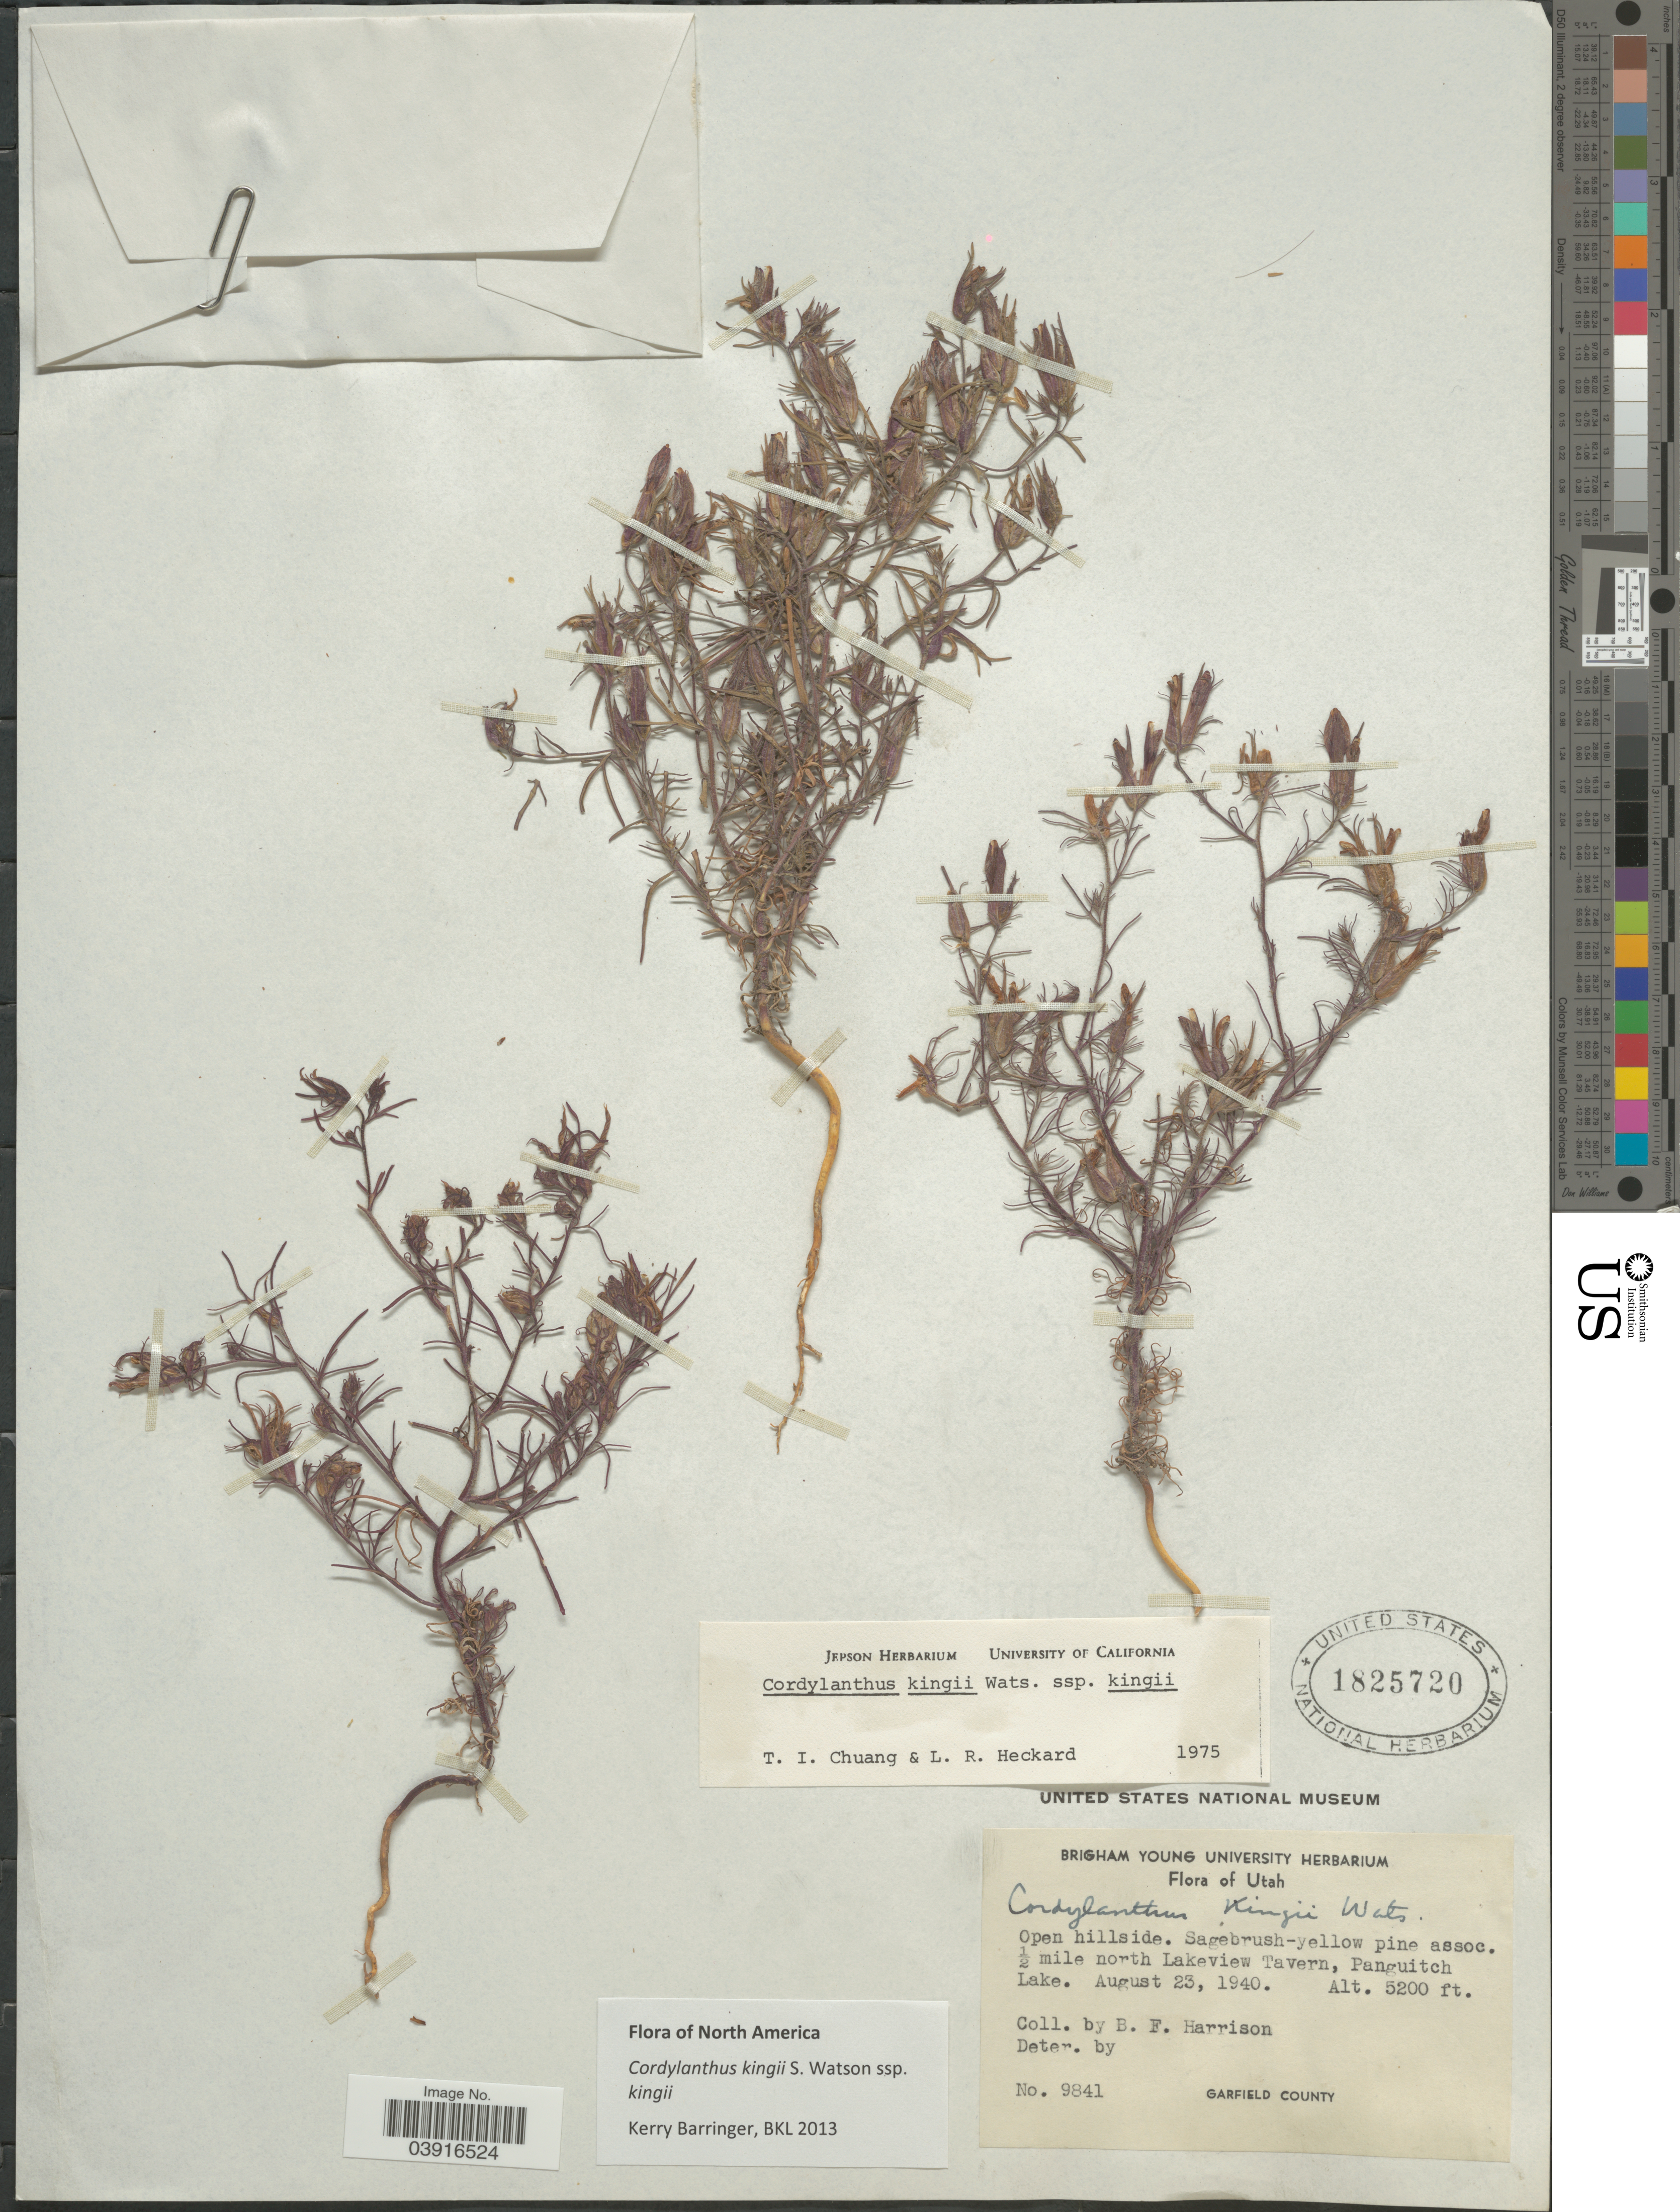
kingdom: Plantae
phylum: Tracheophyta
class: Magnoliopsida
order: Lamiales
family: Orobanchaceae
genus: Cordylanthus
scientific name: Cordylanthus kingii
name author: S. Watson in C. King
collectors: B. F. Harrison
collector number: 9841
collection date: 1940-08-23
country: United States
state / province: Utah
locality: ½ mile north Lakeview Tavern, Panguitch Lake. Garfield County.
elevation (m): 1585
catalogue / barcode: US 1825720